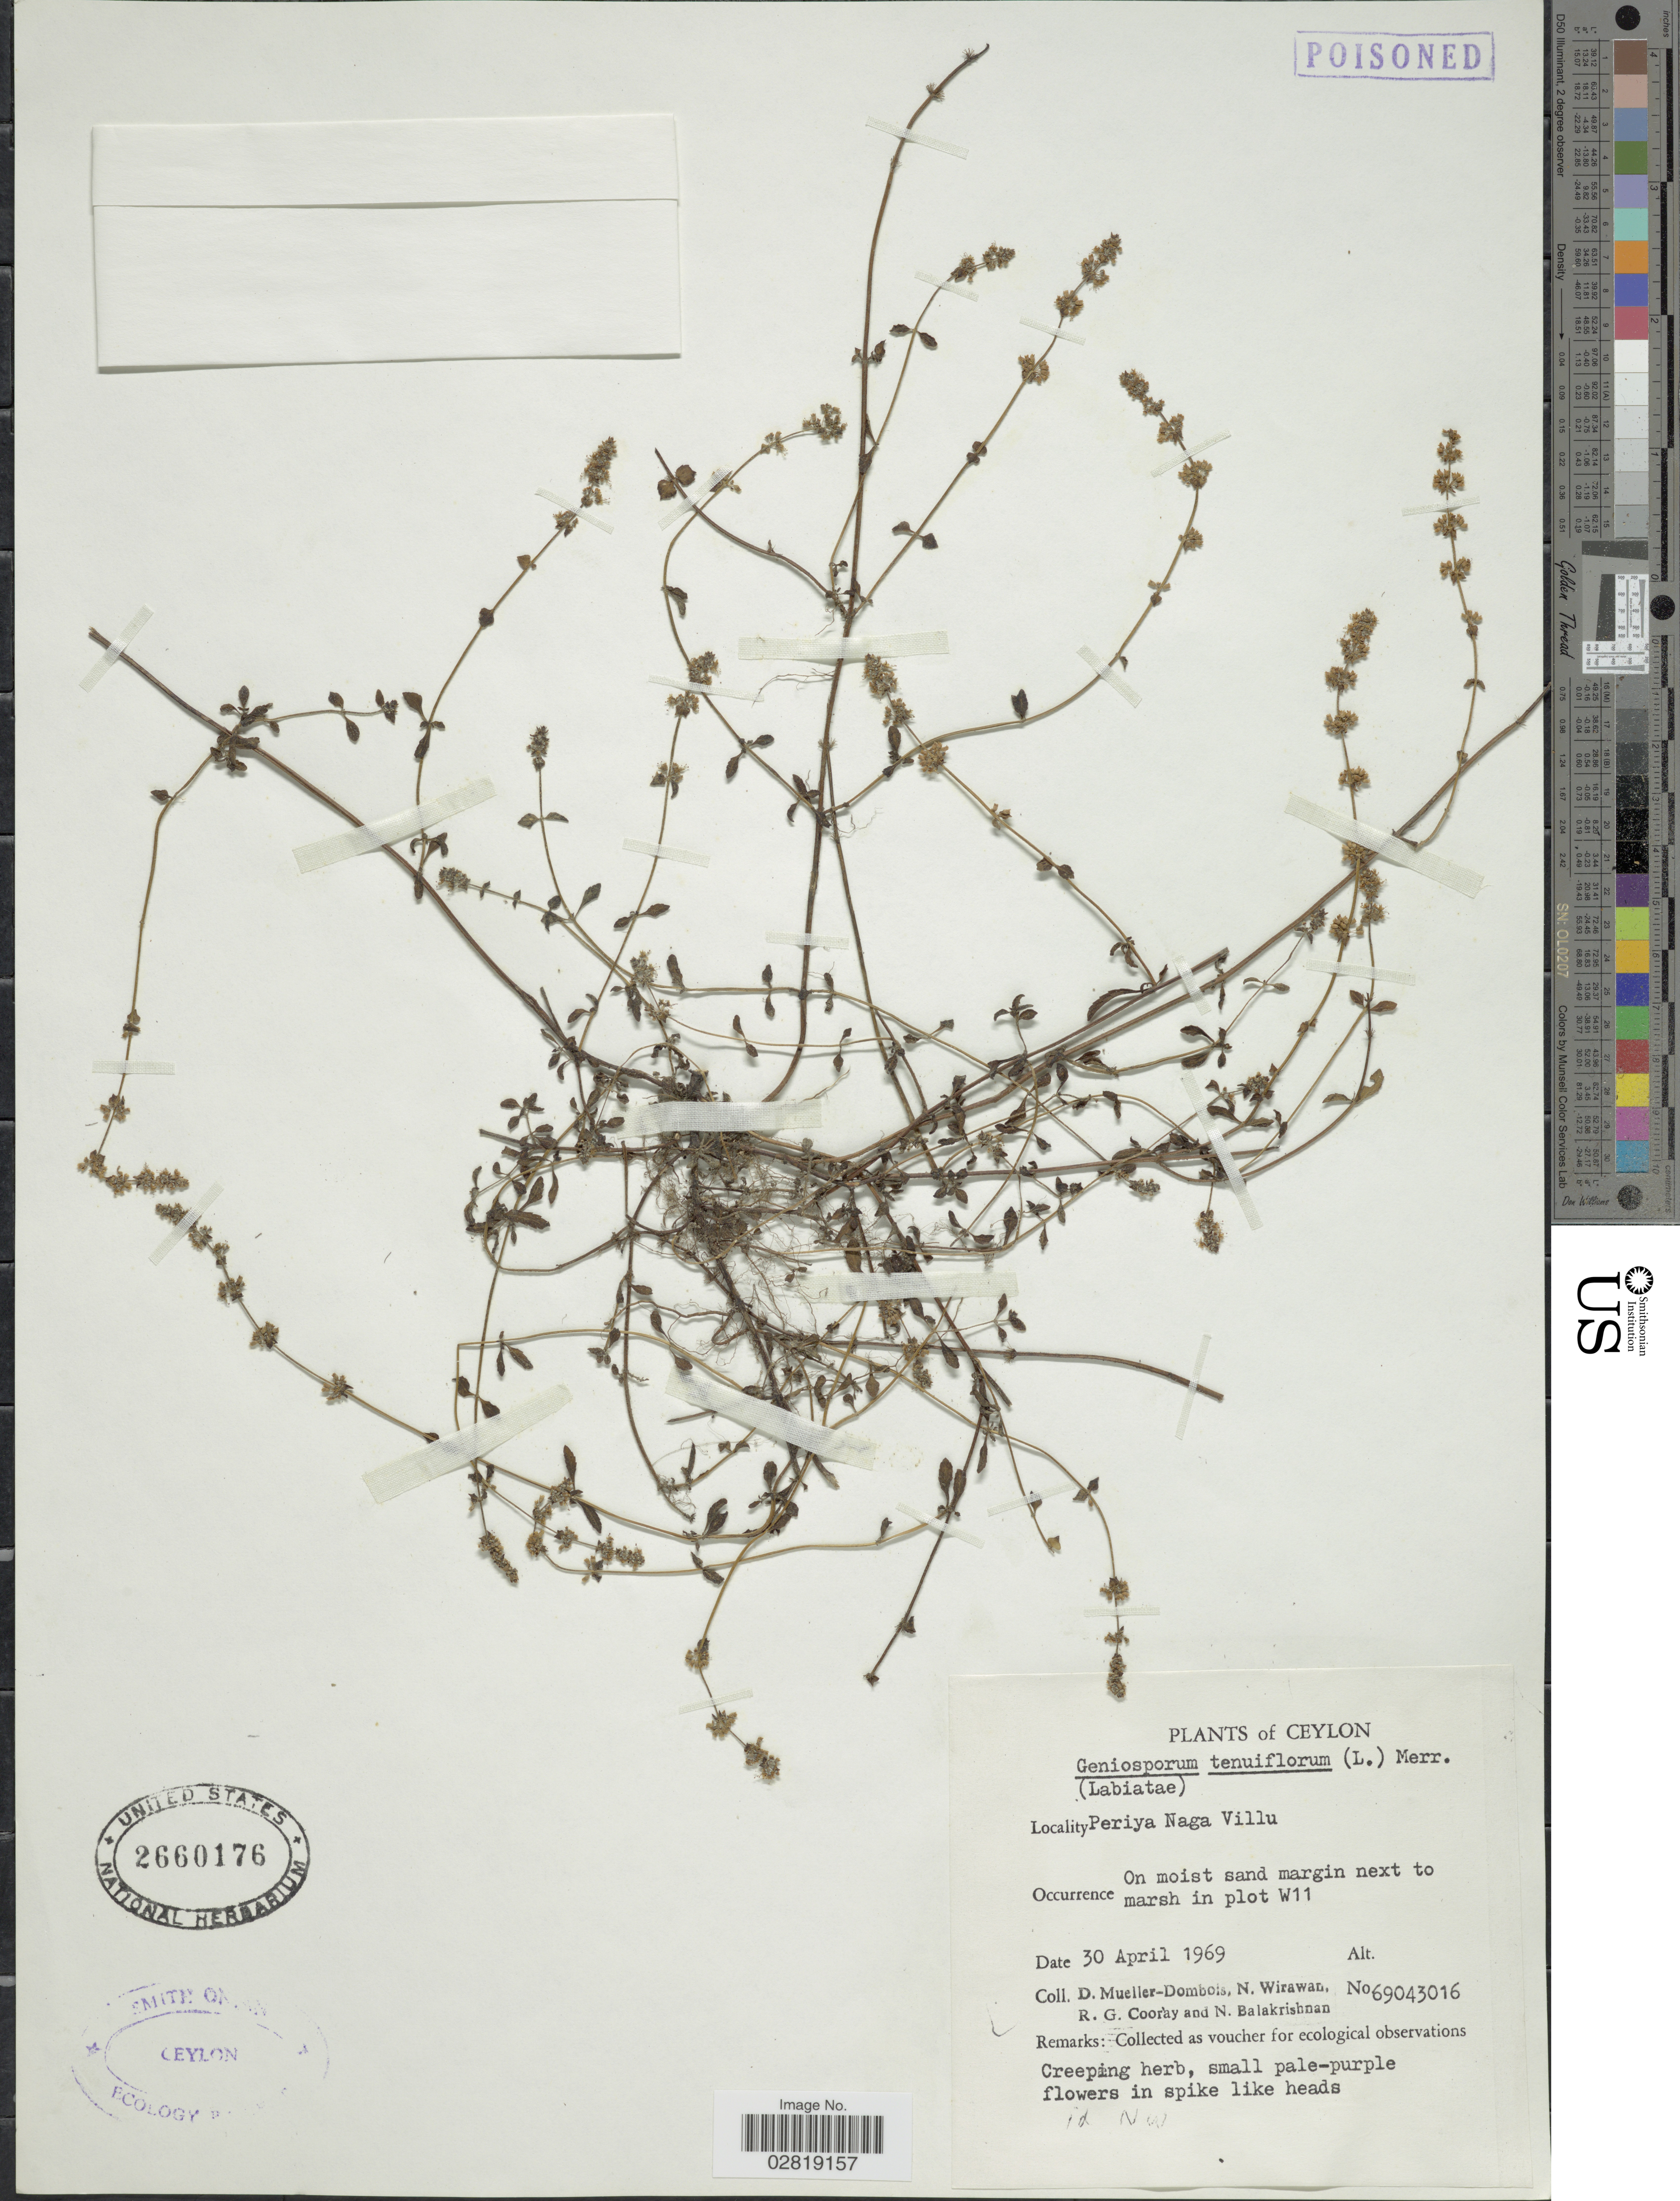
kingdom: Plantae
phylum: Tracheophyta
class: Magnoliopsida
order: Lamiales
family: Lamiaceae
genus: Geniosporum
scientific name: Geniosporum tenuiflorum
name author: (L.) Merr.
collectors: D. Mueller-Dombois, N. Wirawan, R. Cooray & N. Balakrishnan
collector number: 69043016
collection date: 1969-04-30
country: Sri Lanka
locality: Periya Naga Villu. On moist sand margin next to marsh in plot W11. Ceylon.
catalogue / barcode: US 2660176